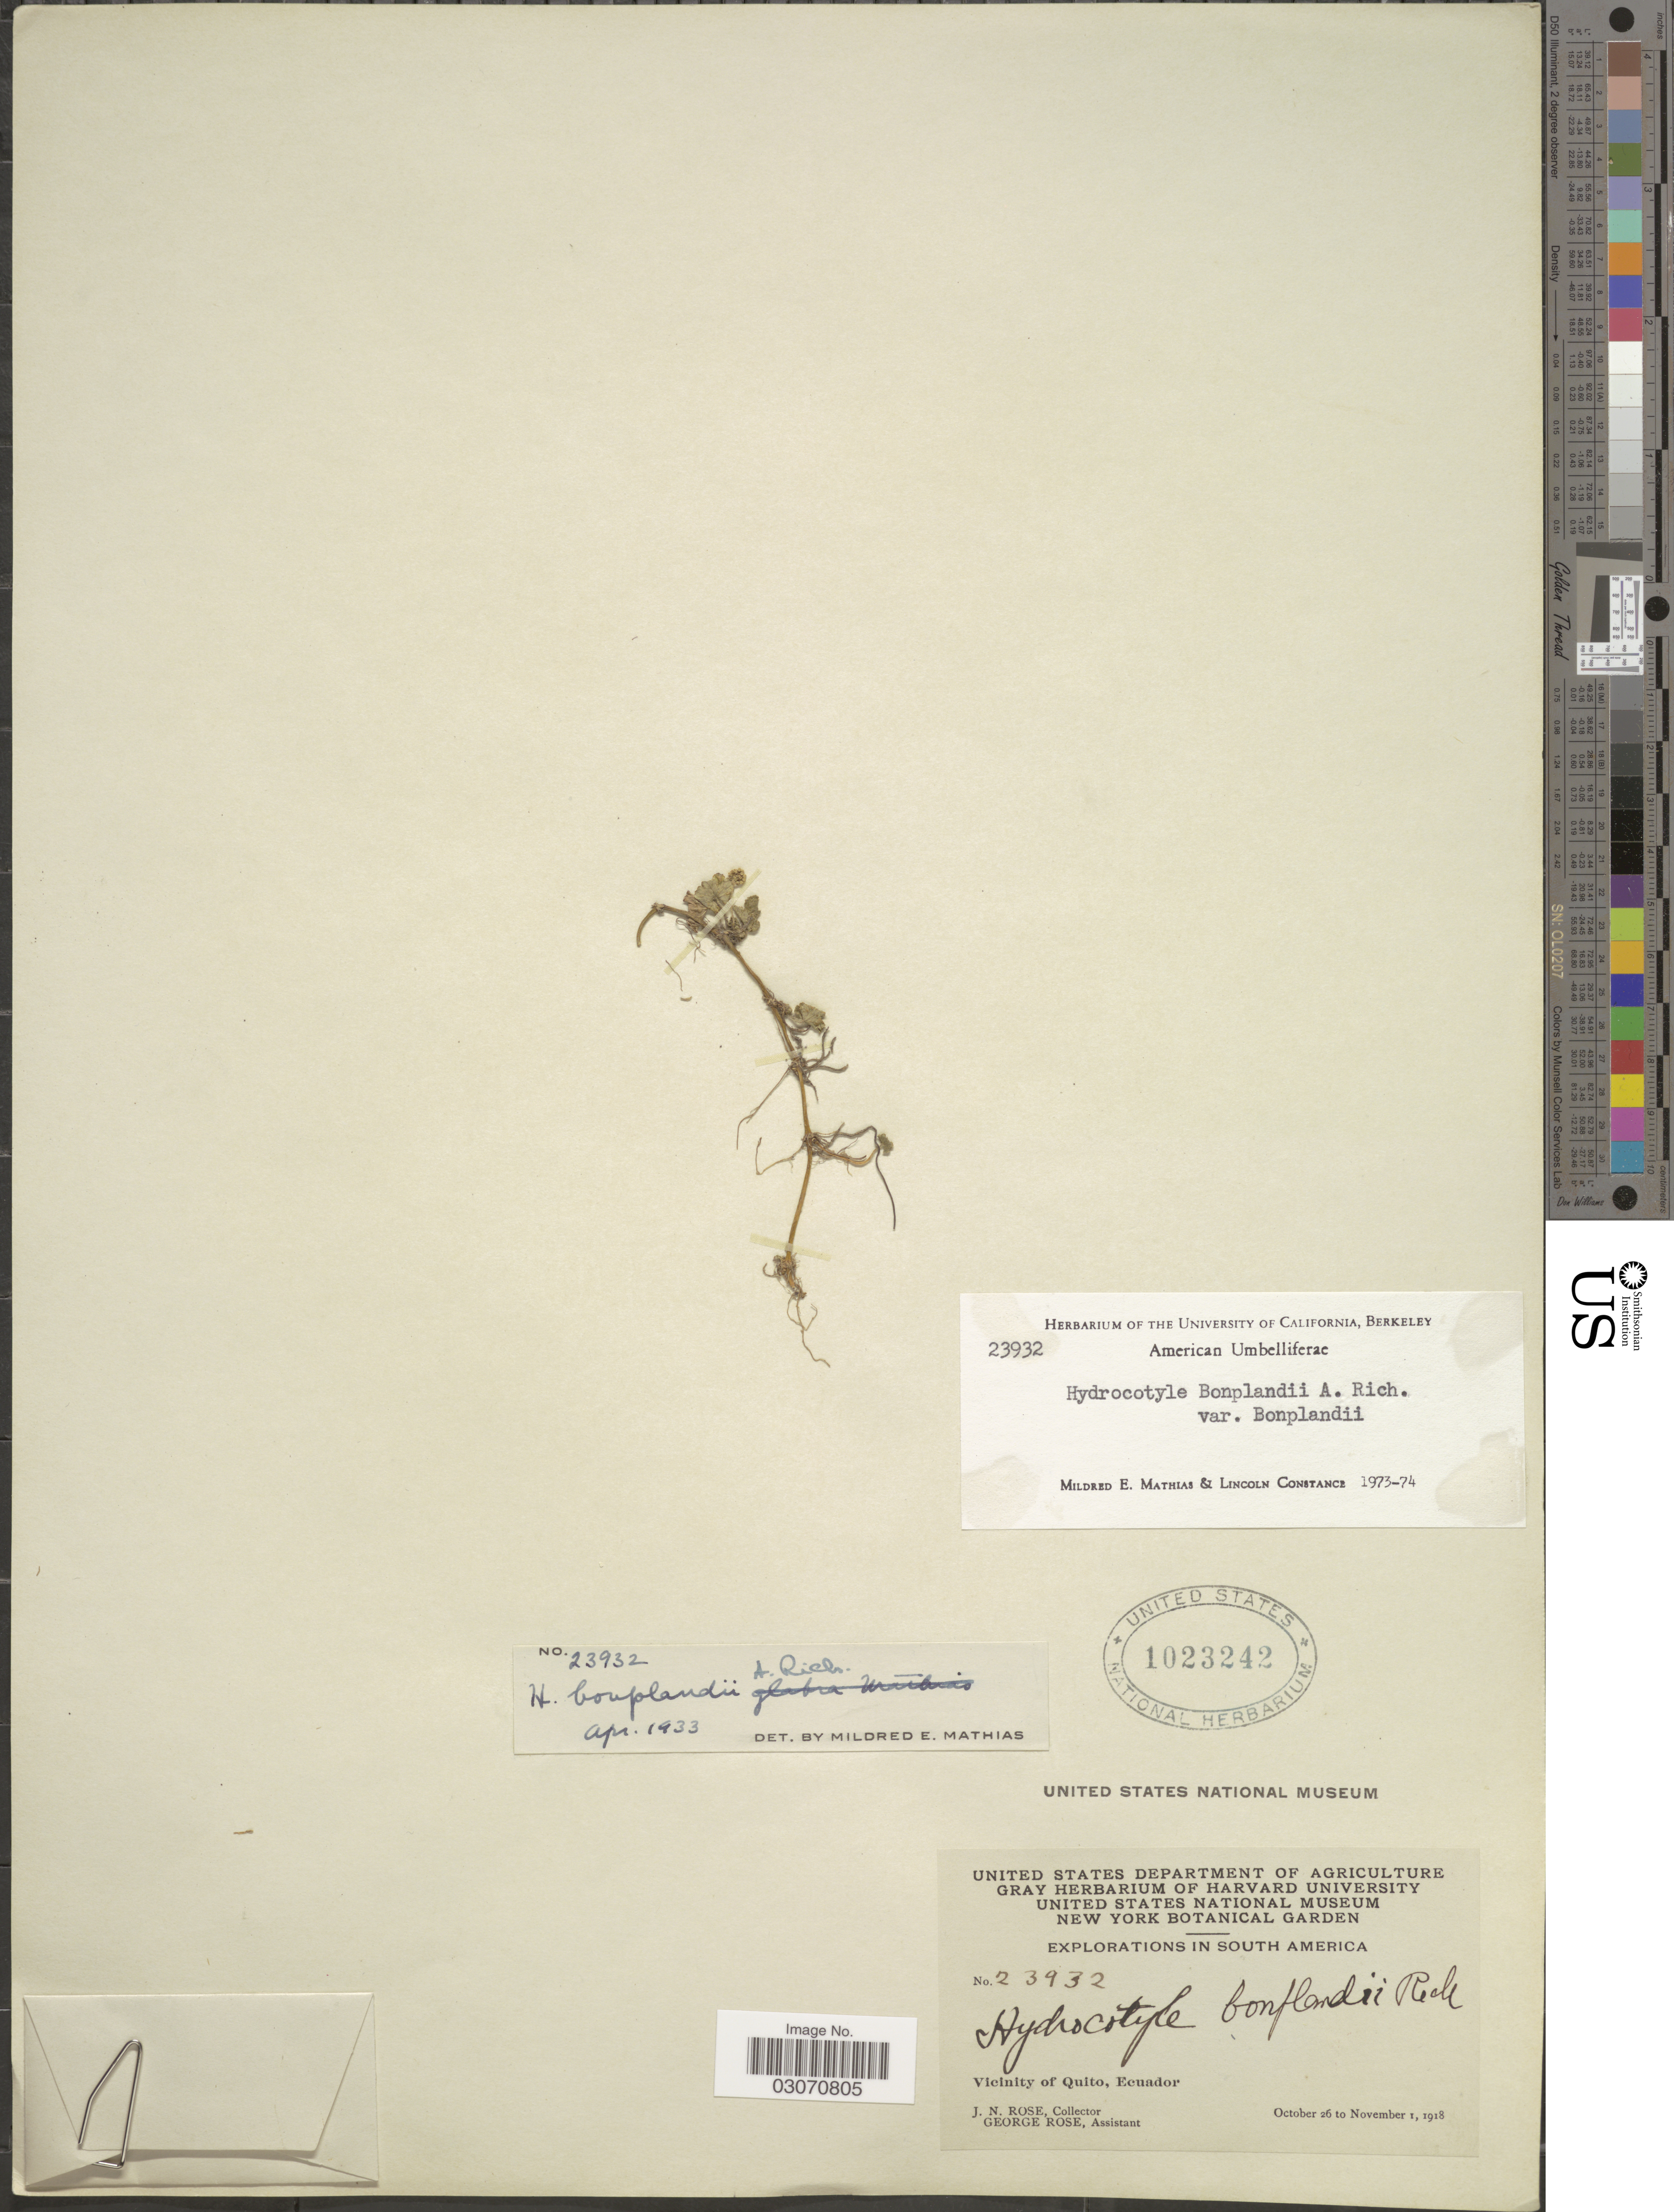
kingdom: Plantae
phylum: Tracheophyta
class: Magnoliopsida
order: Apiales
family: Araliaceae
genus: Hydrocotyle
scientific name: Hydrocotyle bonplandii var. bonplandii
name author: A. Rich.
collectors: J. N. Rose & G. Rose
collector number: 23932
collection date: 1918-10-26/1918-11-01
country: Ecuador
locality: Vicinity of Quito.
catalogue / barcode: US 1023242